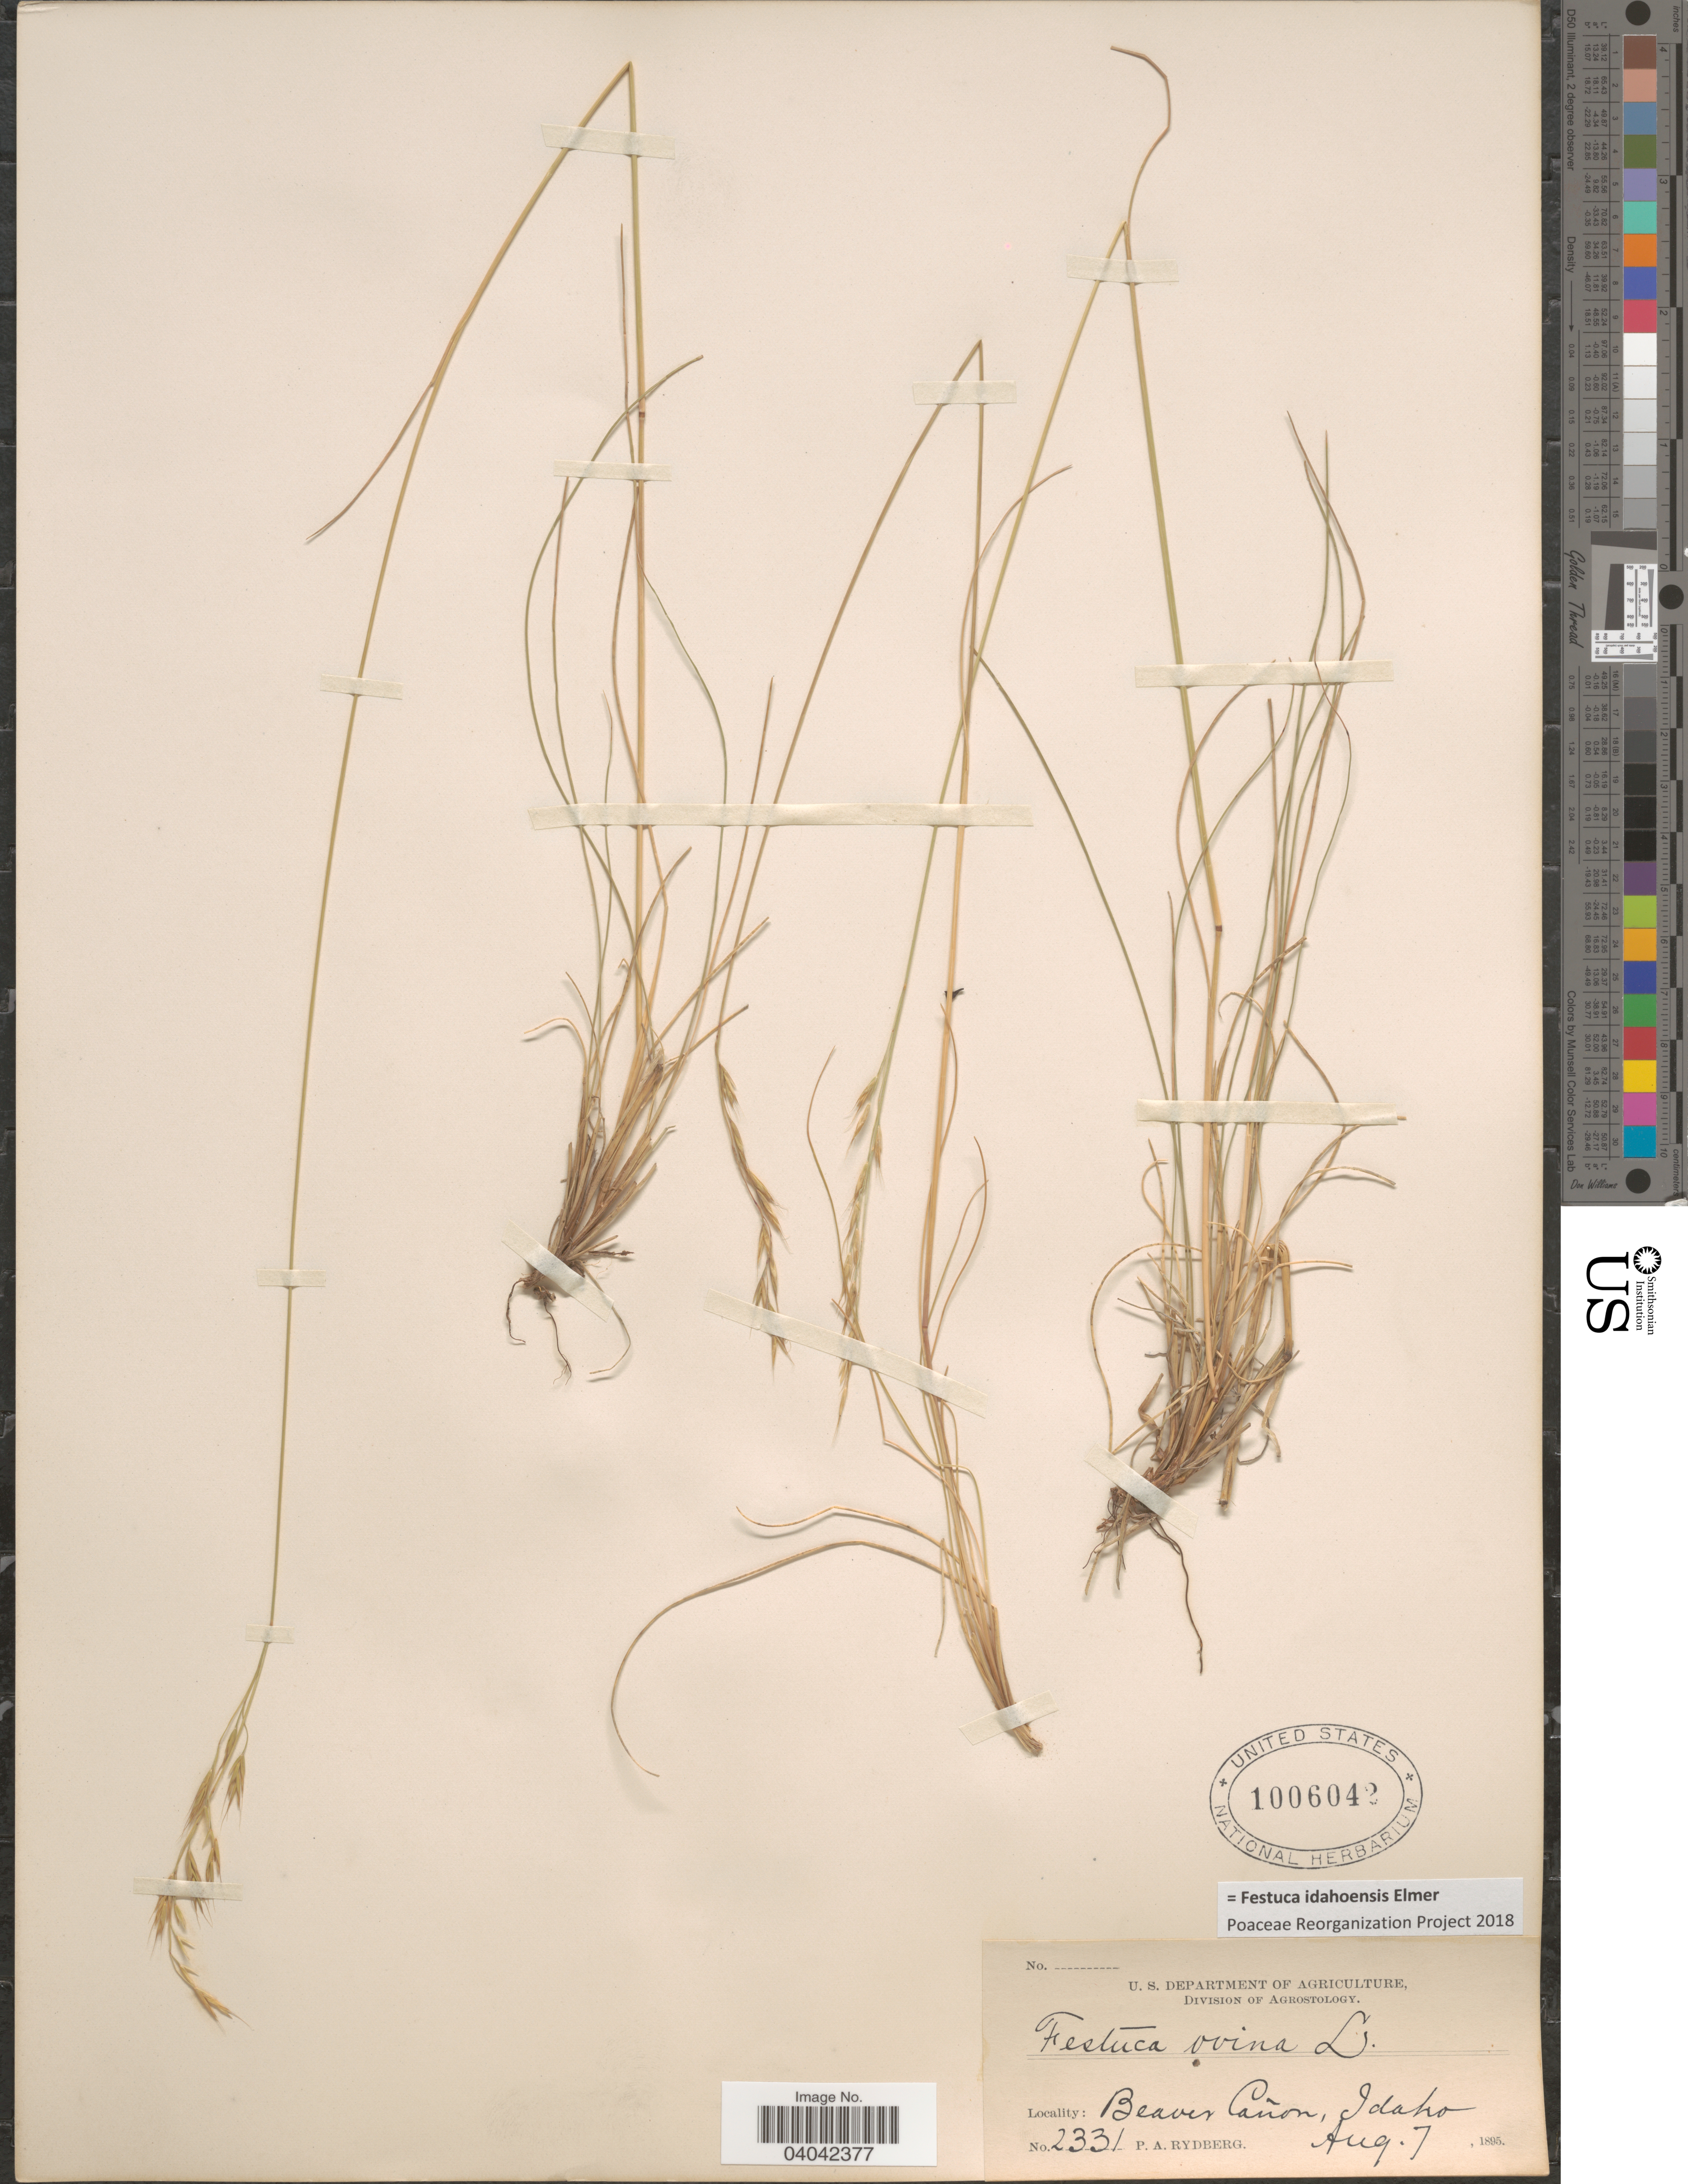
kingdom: Plantae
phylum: Tracheophyta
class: Liliopsida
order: Poales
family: Poaceae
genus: Festuca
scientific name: Festuca idahoensis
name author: Elmer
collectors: P. A. Rydberg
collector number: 2331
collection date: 1895-08-07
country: United States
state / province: Idaho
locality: Beaver Cañon.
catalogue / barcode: US 1006042